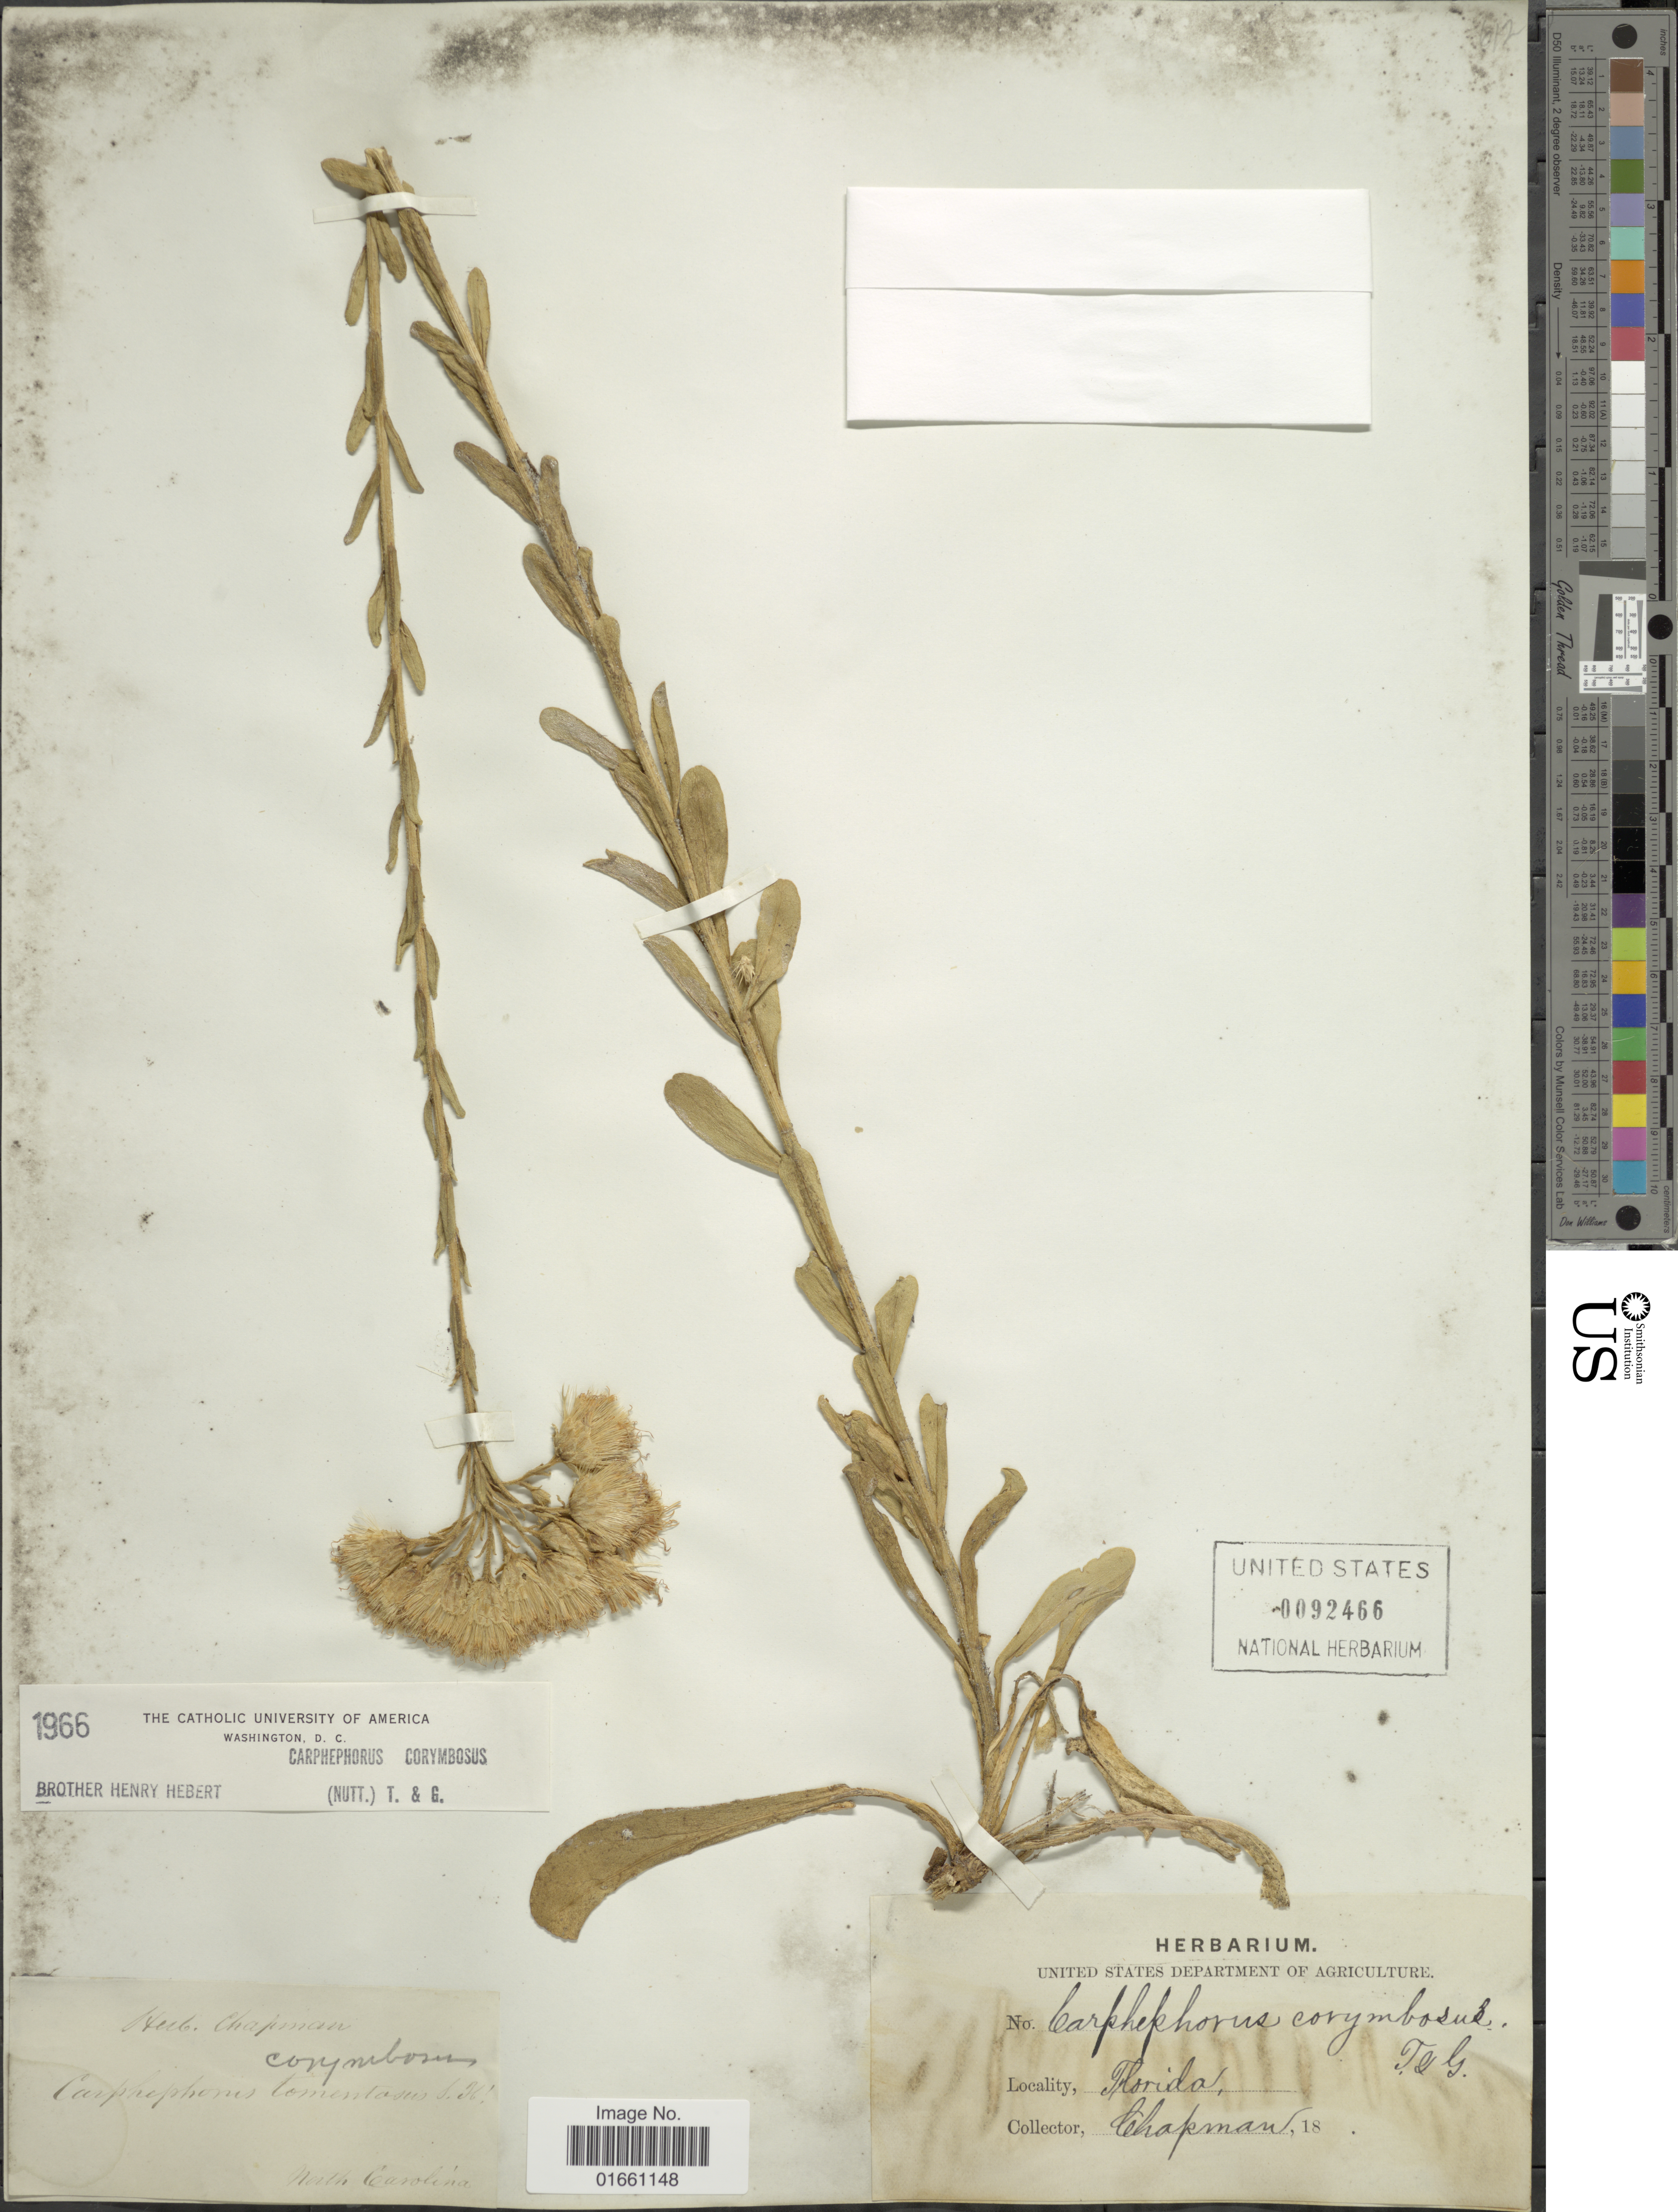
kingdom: Plantae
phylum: Tracheophyta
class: Magnoliopsida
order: Asterales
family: Asteraceae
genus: Carphephorus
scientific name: Carphephorus corymbosus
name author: (Nutt.) Torr. & A. Gray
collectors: A. Chapman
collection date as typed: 18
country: United States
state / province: Florida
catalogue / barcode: US 92466